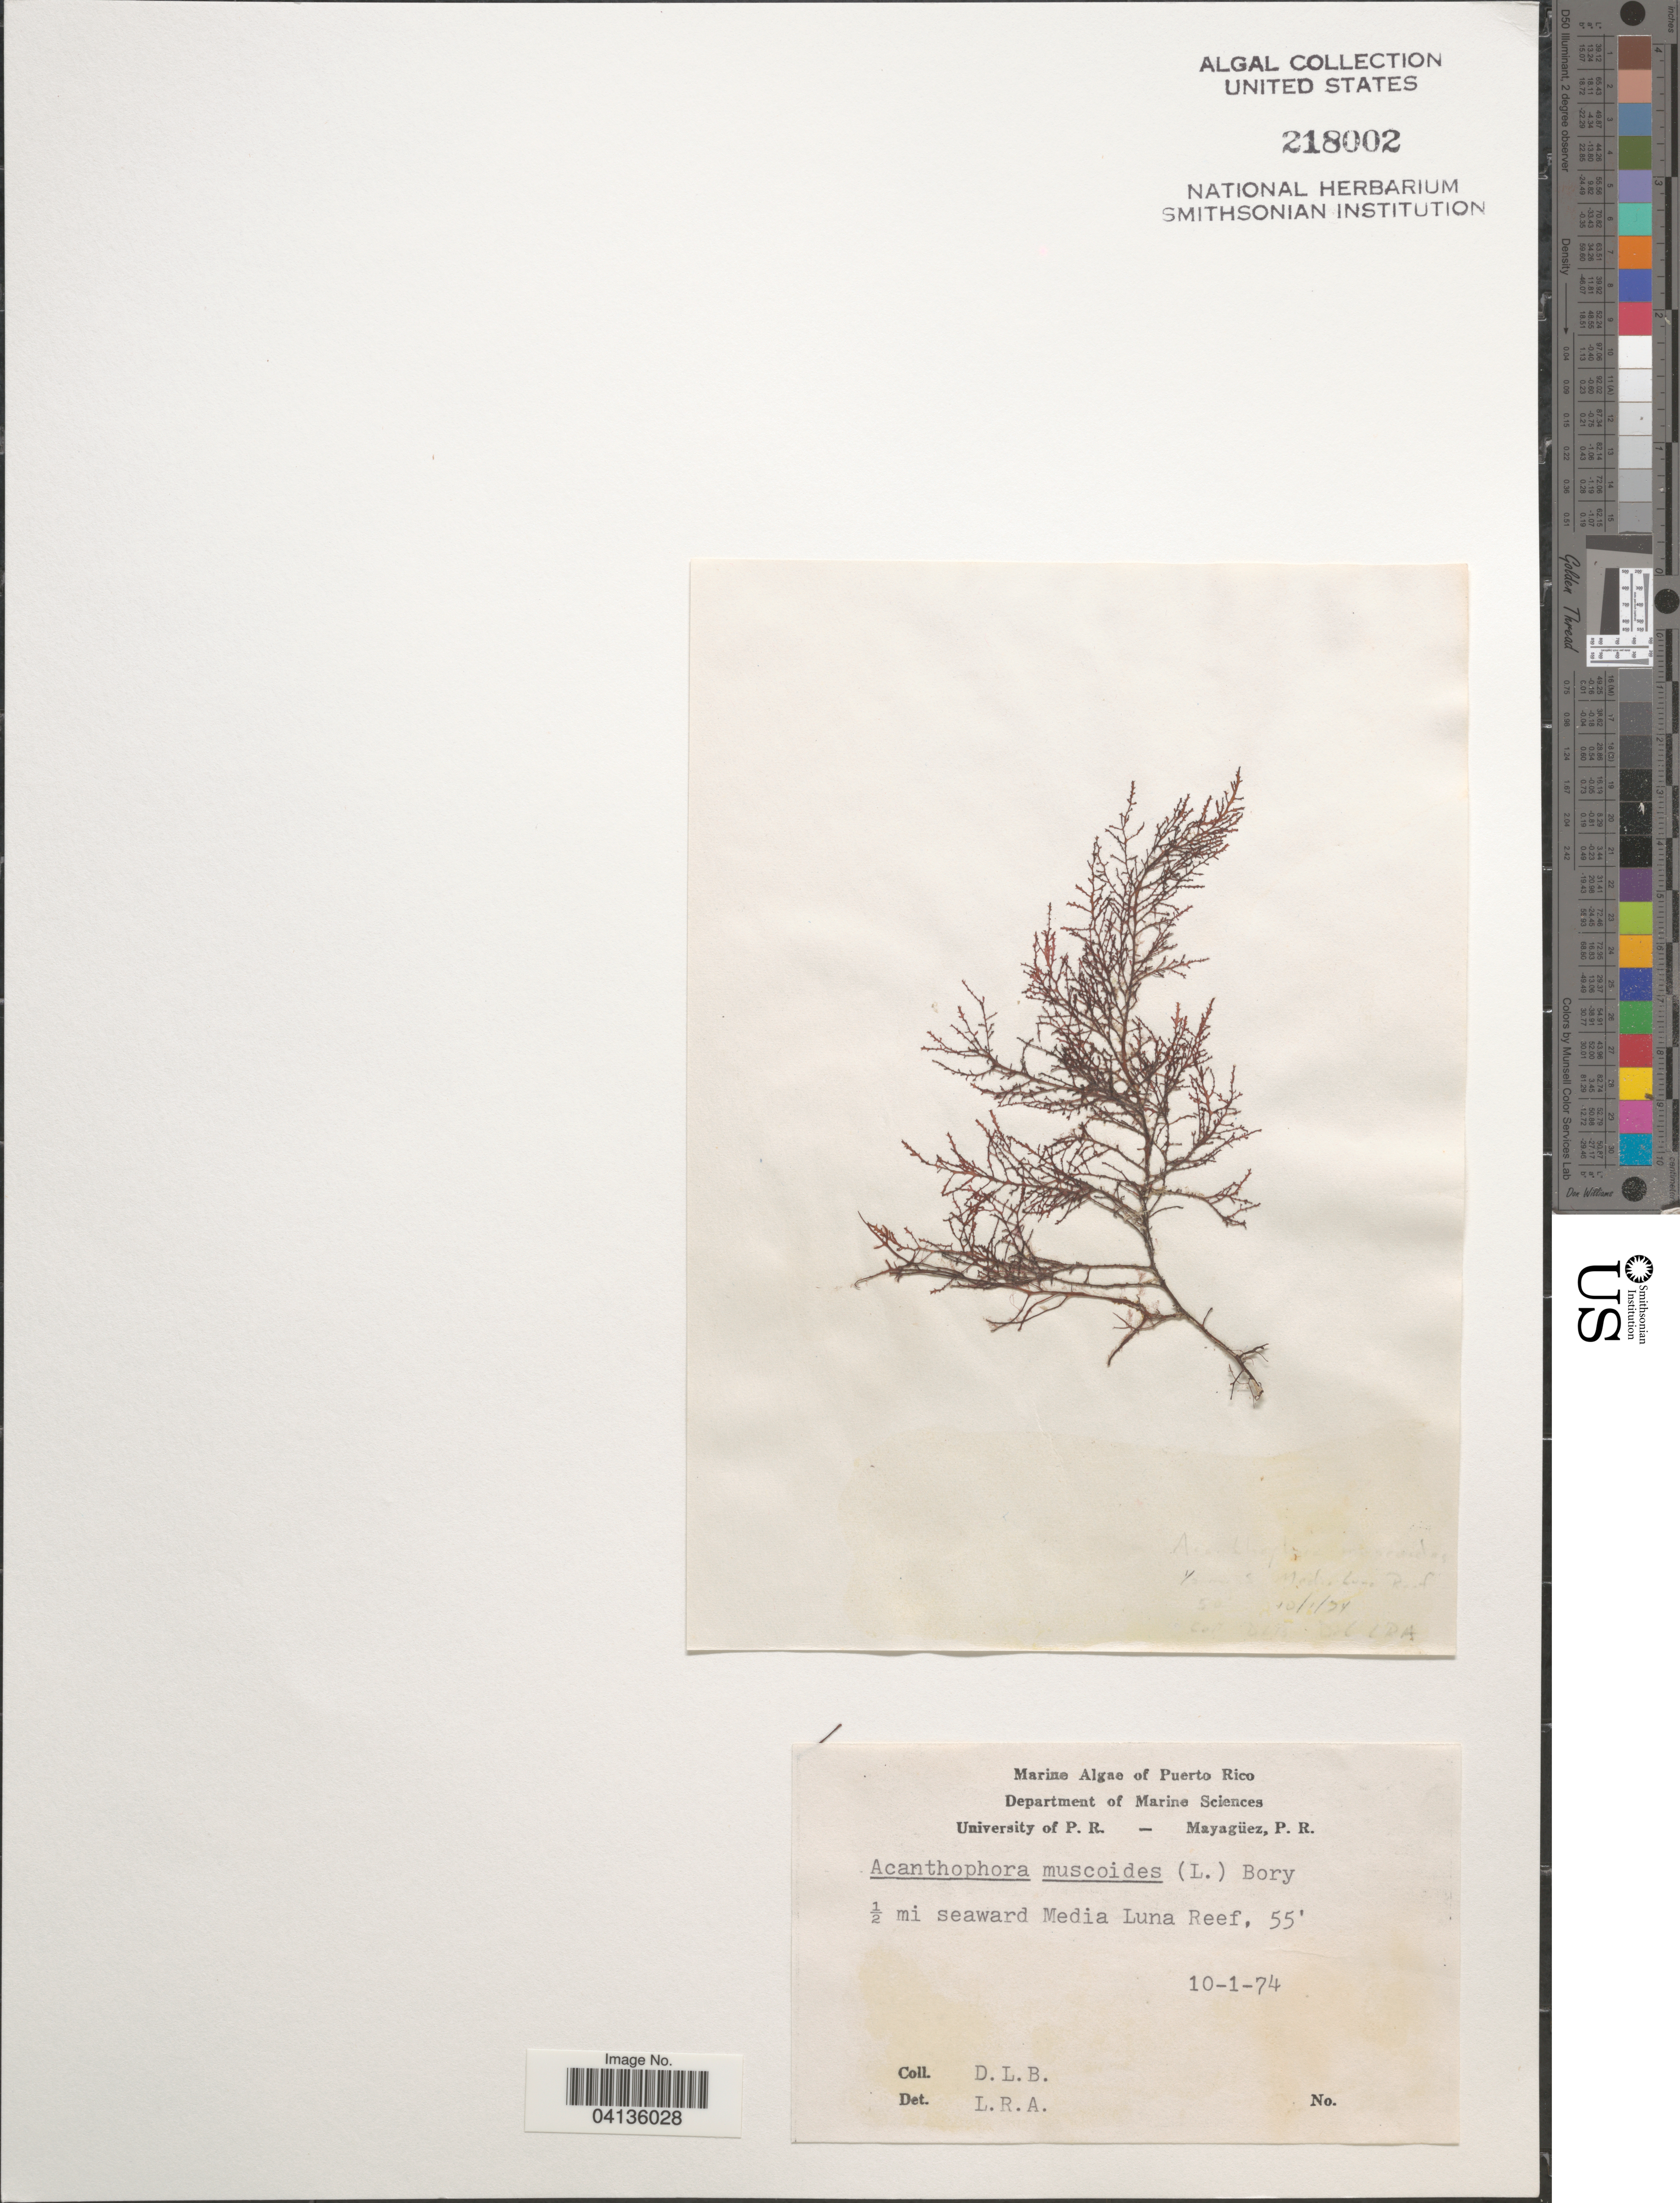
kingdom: Plantae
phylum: Rhodophyta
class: Florideophyceae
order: Ceramiales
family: Rhodomelaceae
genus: Acanthophora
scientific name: Acanthophora muscoides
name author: (C. Agardh) Bory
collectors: D. L. B.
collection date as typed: Transcribed d/m/y: 10/1/74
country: Puerto Rico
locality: ½ mi seaward Media Luna Reef.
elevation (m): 17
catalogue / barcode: US 218002